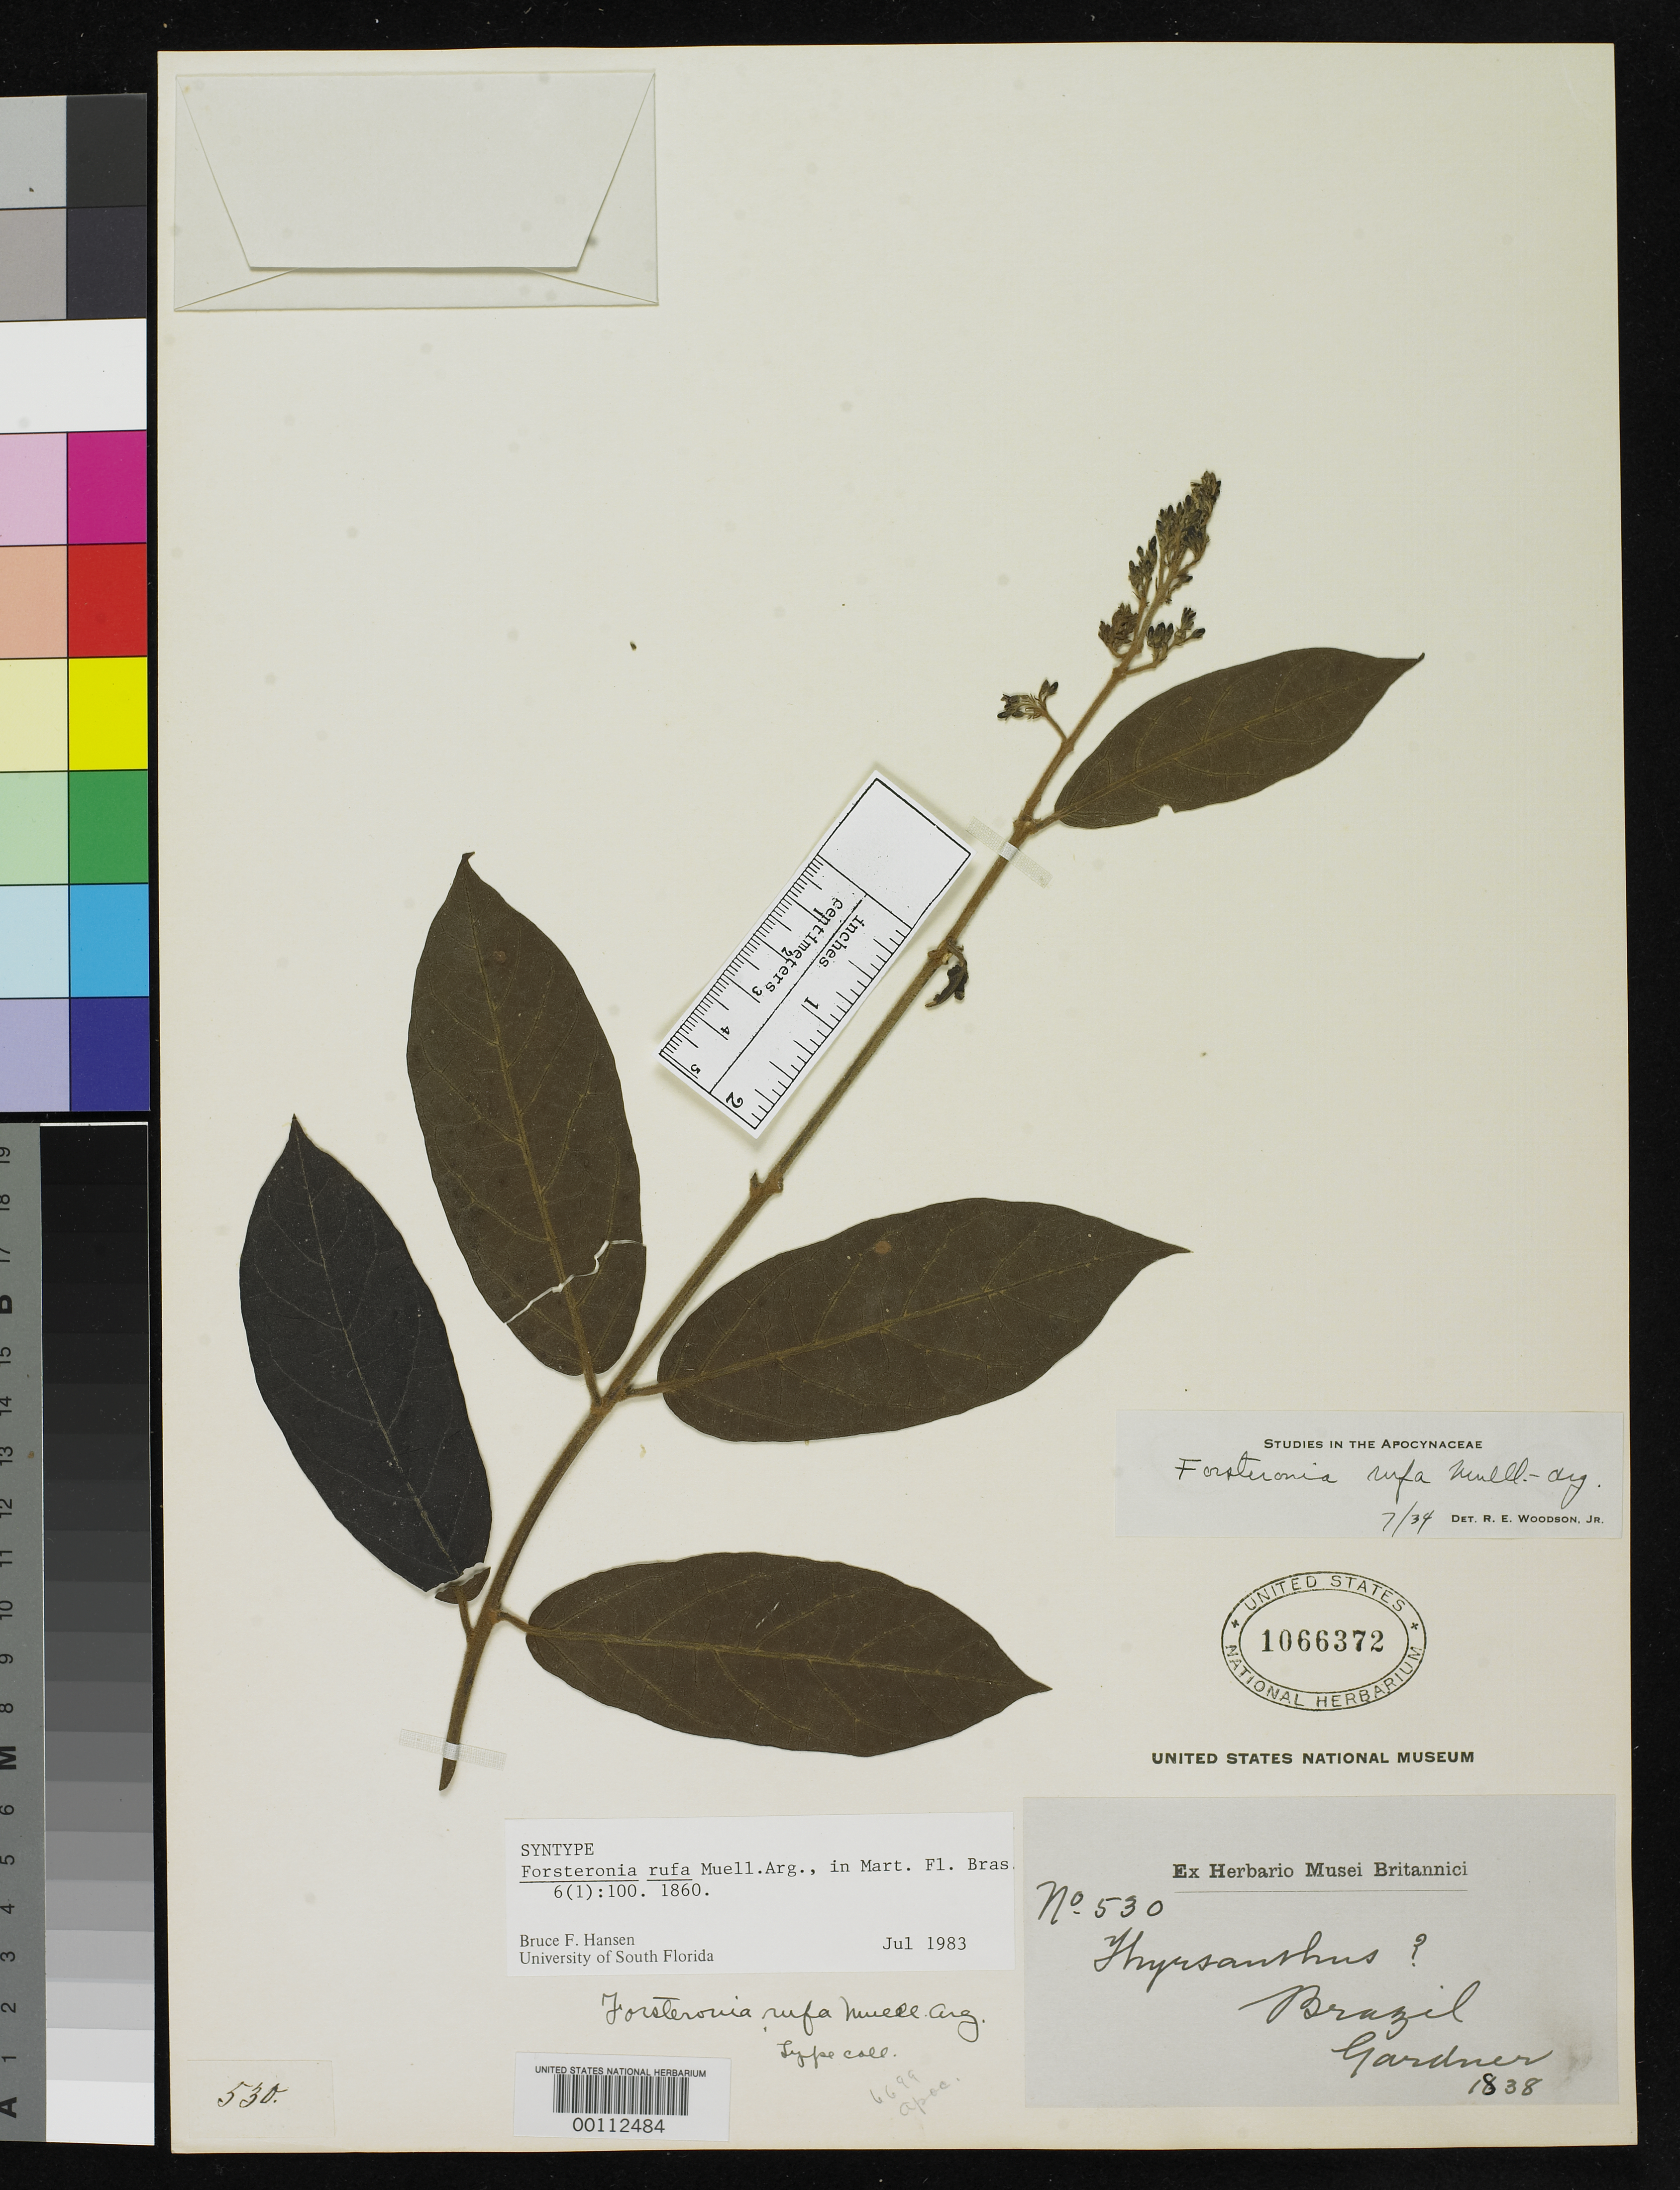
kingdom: Plantae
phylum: Tracheophyta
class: Magnoliopsida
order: Gentianales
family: Apocynaceae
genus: Forsteronia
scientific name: Forsteronia rufa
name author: Müll. Arg. in Mart.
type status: Isosyntype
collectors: G. Gardner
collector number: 530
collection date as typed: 1838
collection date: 1838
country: Brazil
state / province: Rio de Janeiro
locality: Orgaos Mts.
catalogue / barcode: US 1066372